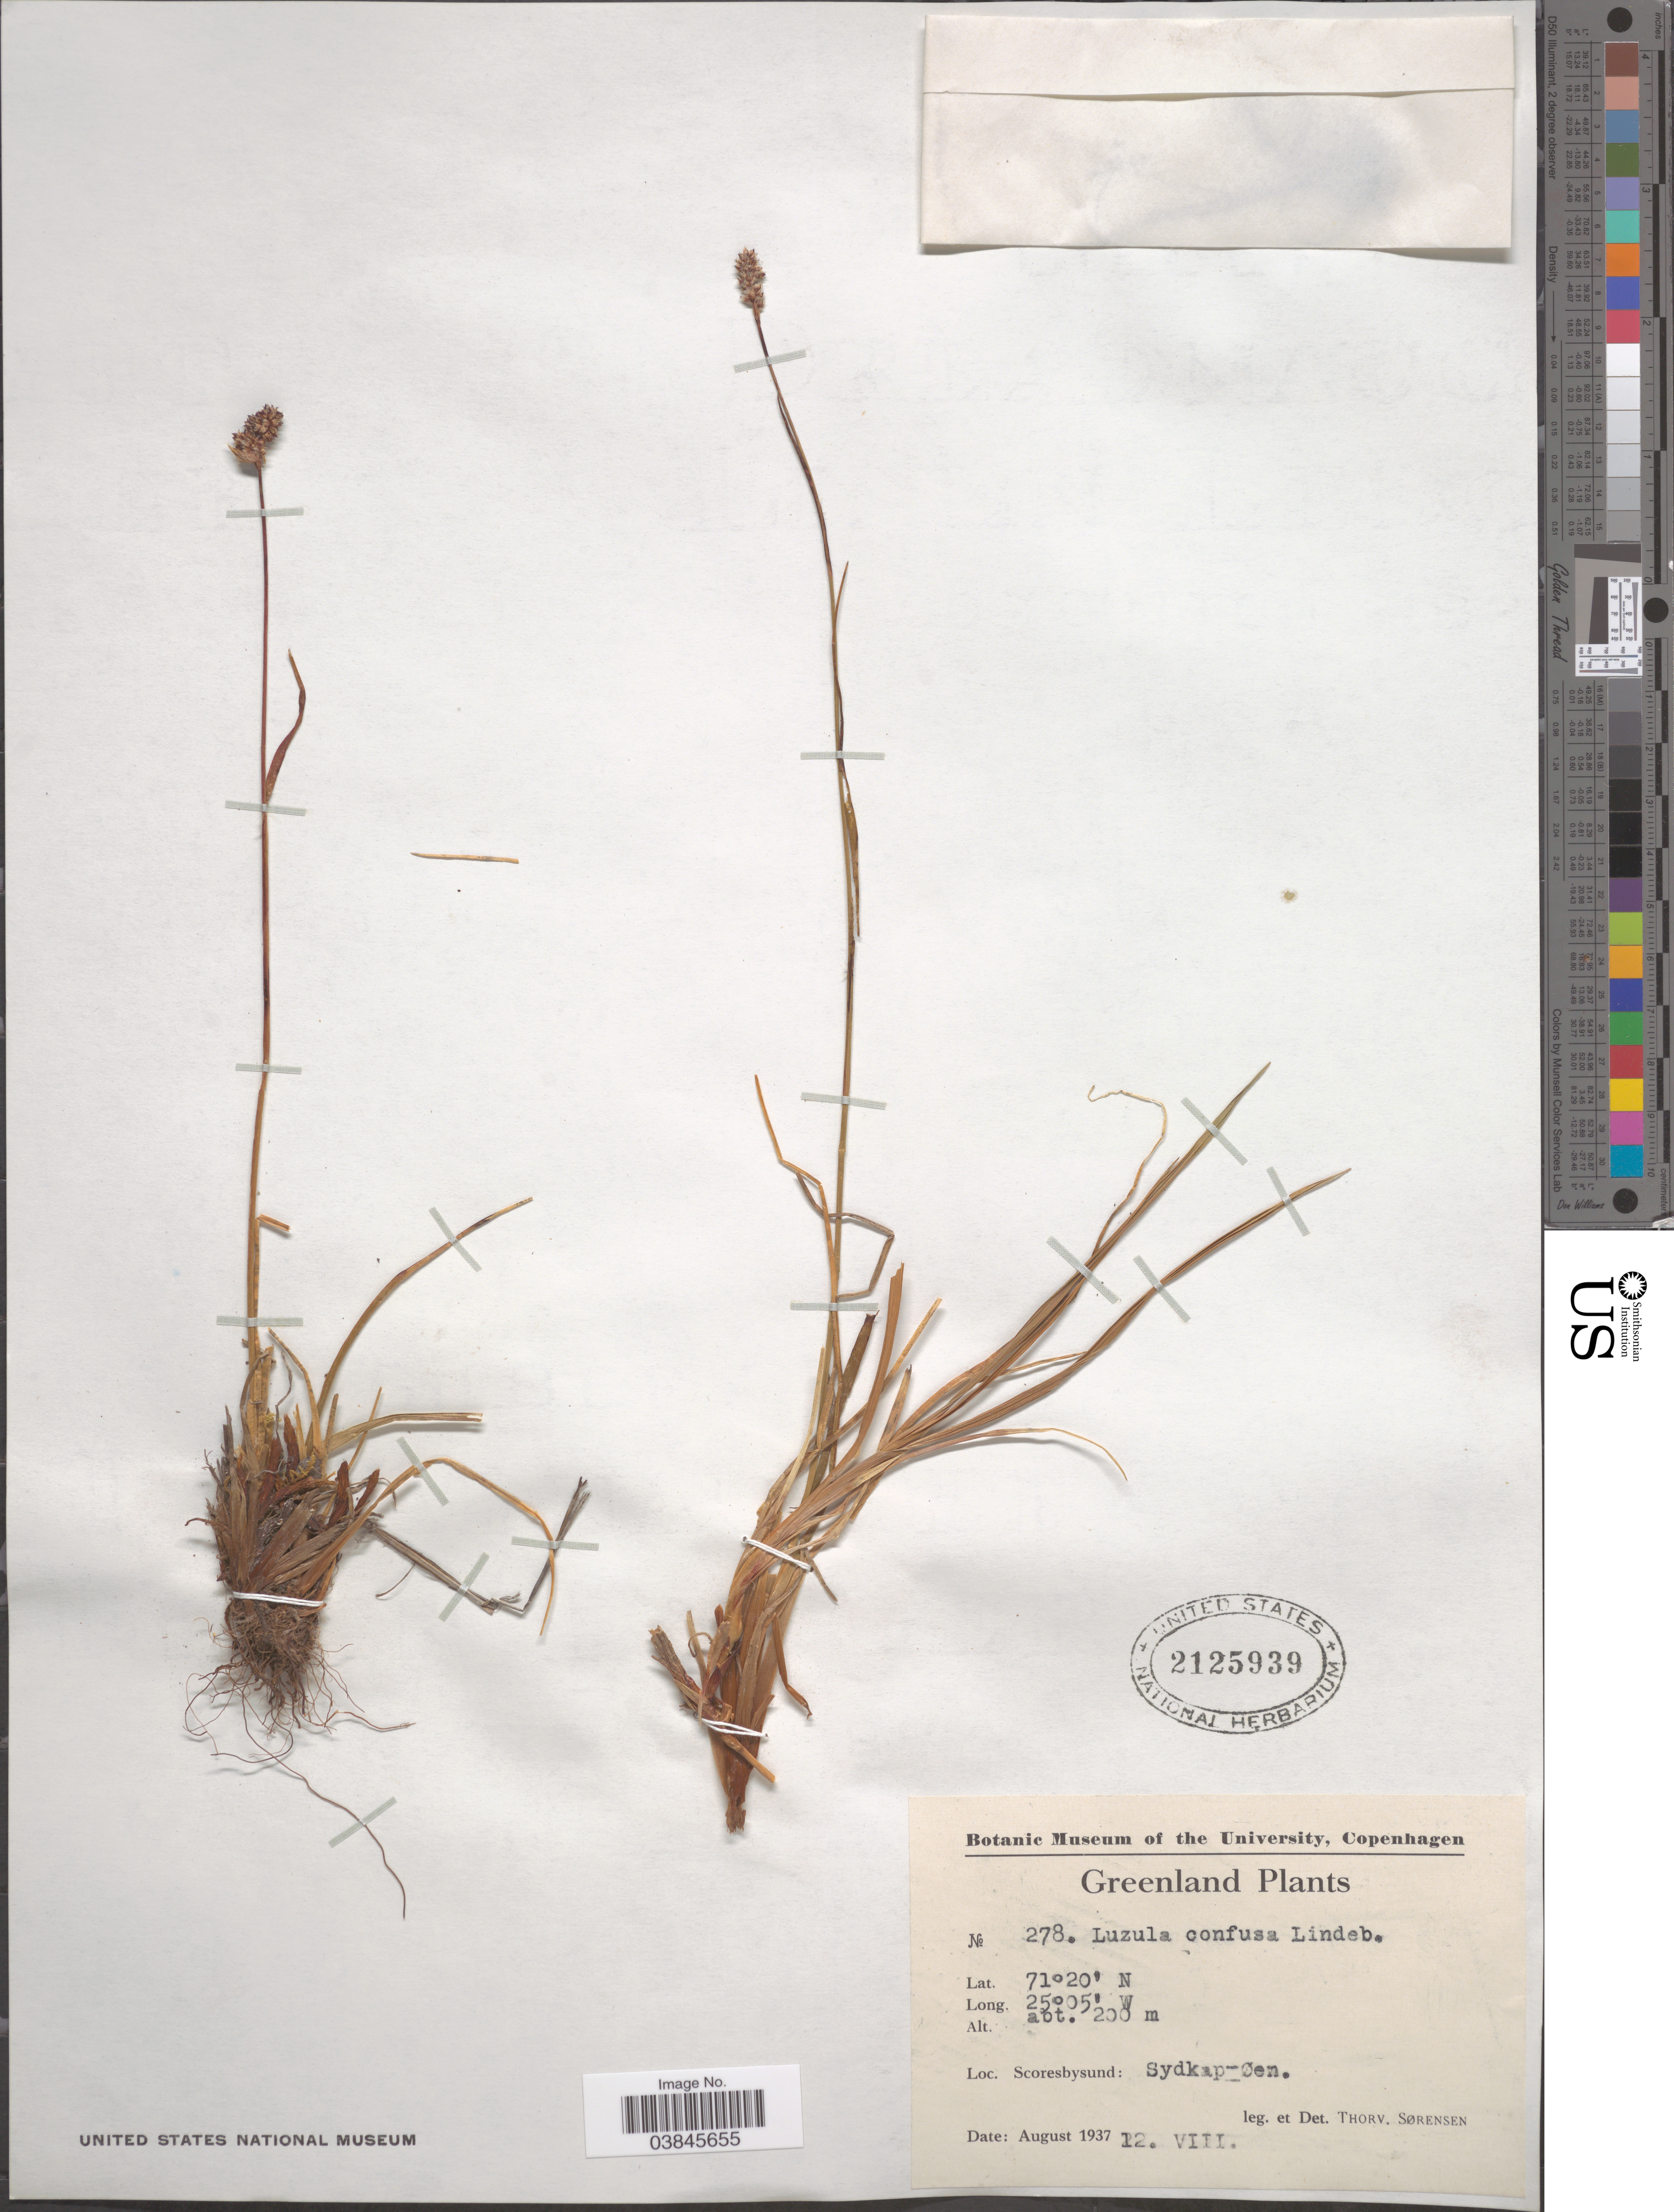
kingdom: Plantae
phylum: Tracheophyta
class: Liliopsida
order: Poales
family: Juncaceae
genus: Luzula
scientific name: Luzula confusa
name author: Lindeb.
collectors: T. Sorensen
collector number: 278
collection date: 1937-08-12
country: Greenland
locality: Scoresbysund: Sydkap-Øen.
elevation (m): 200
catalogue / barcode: US 2125939